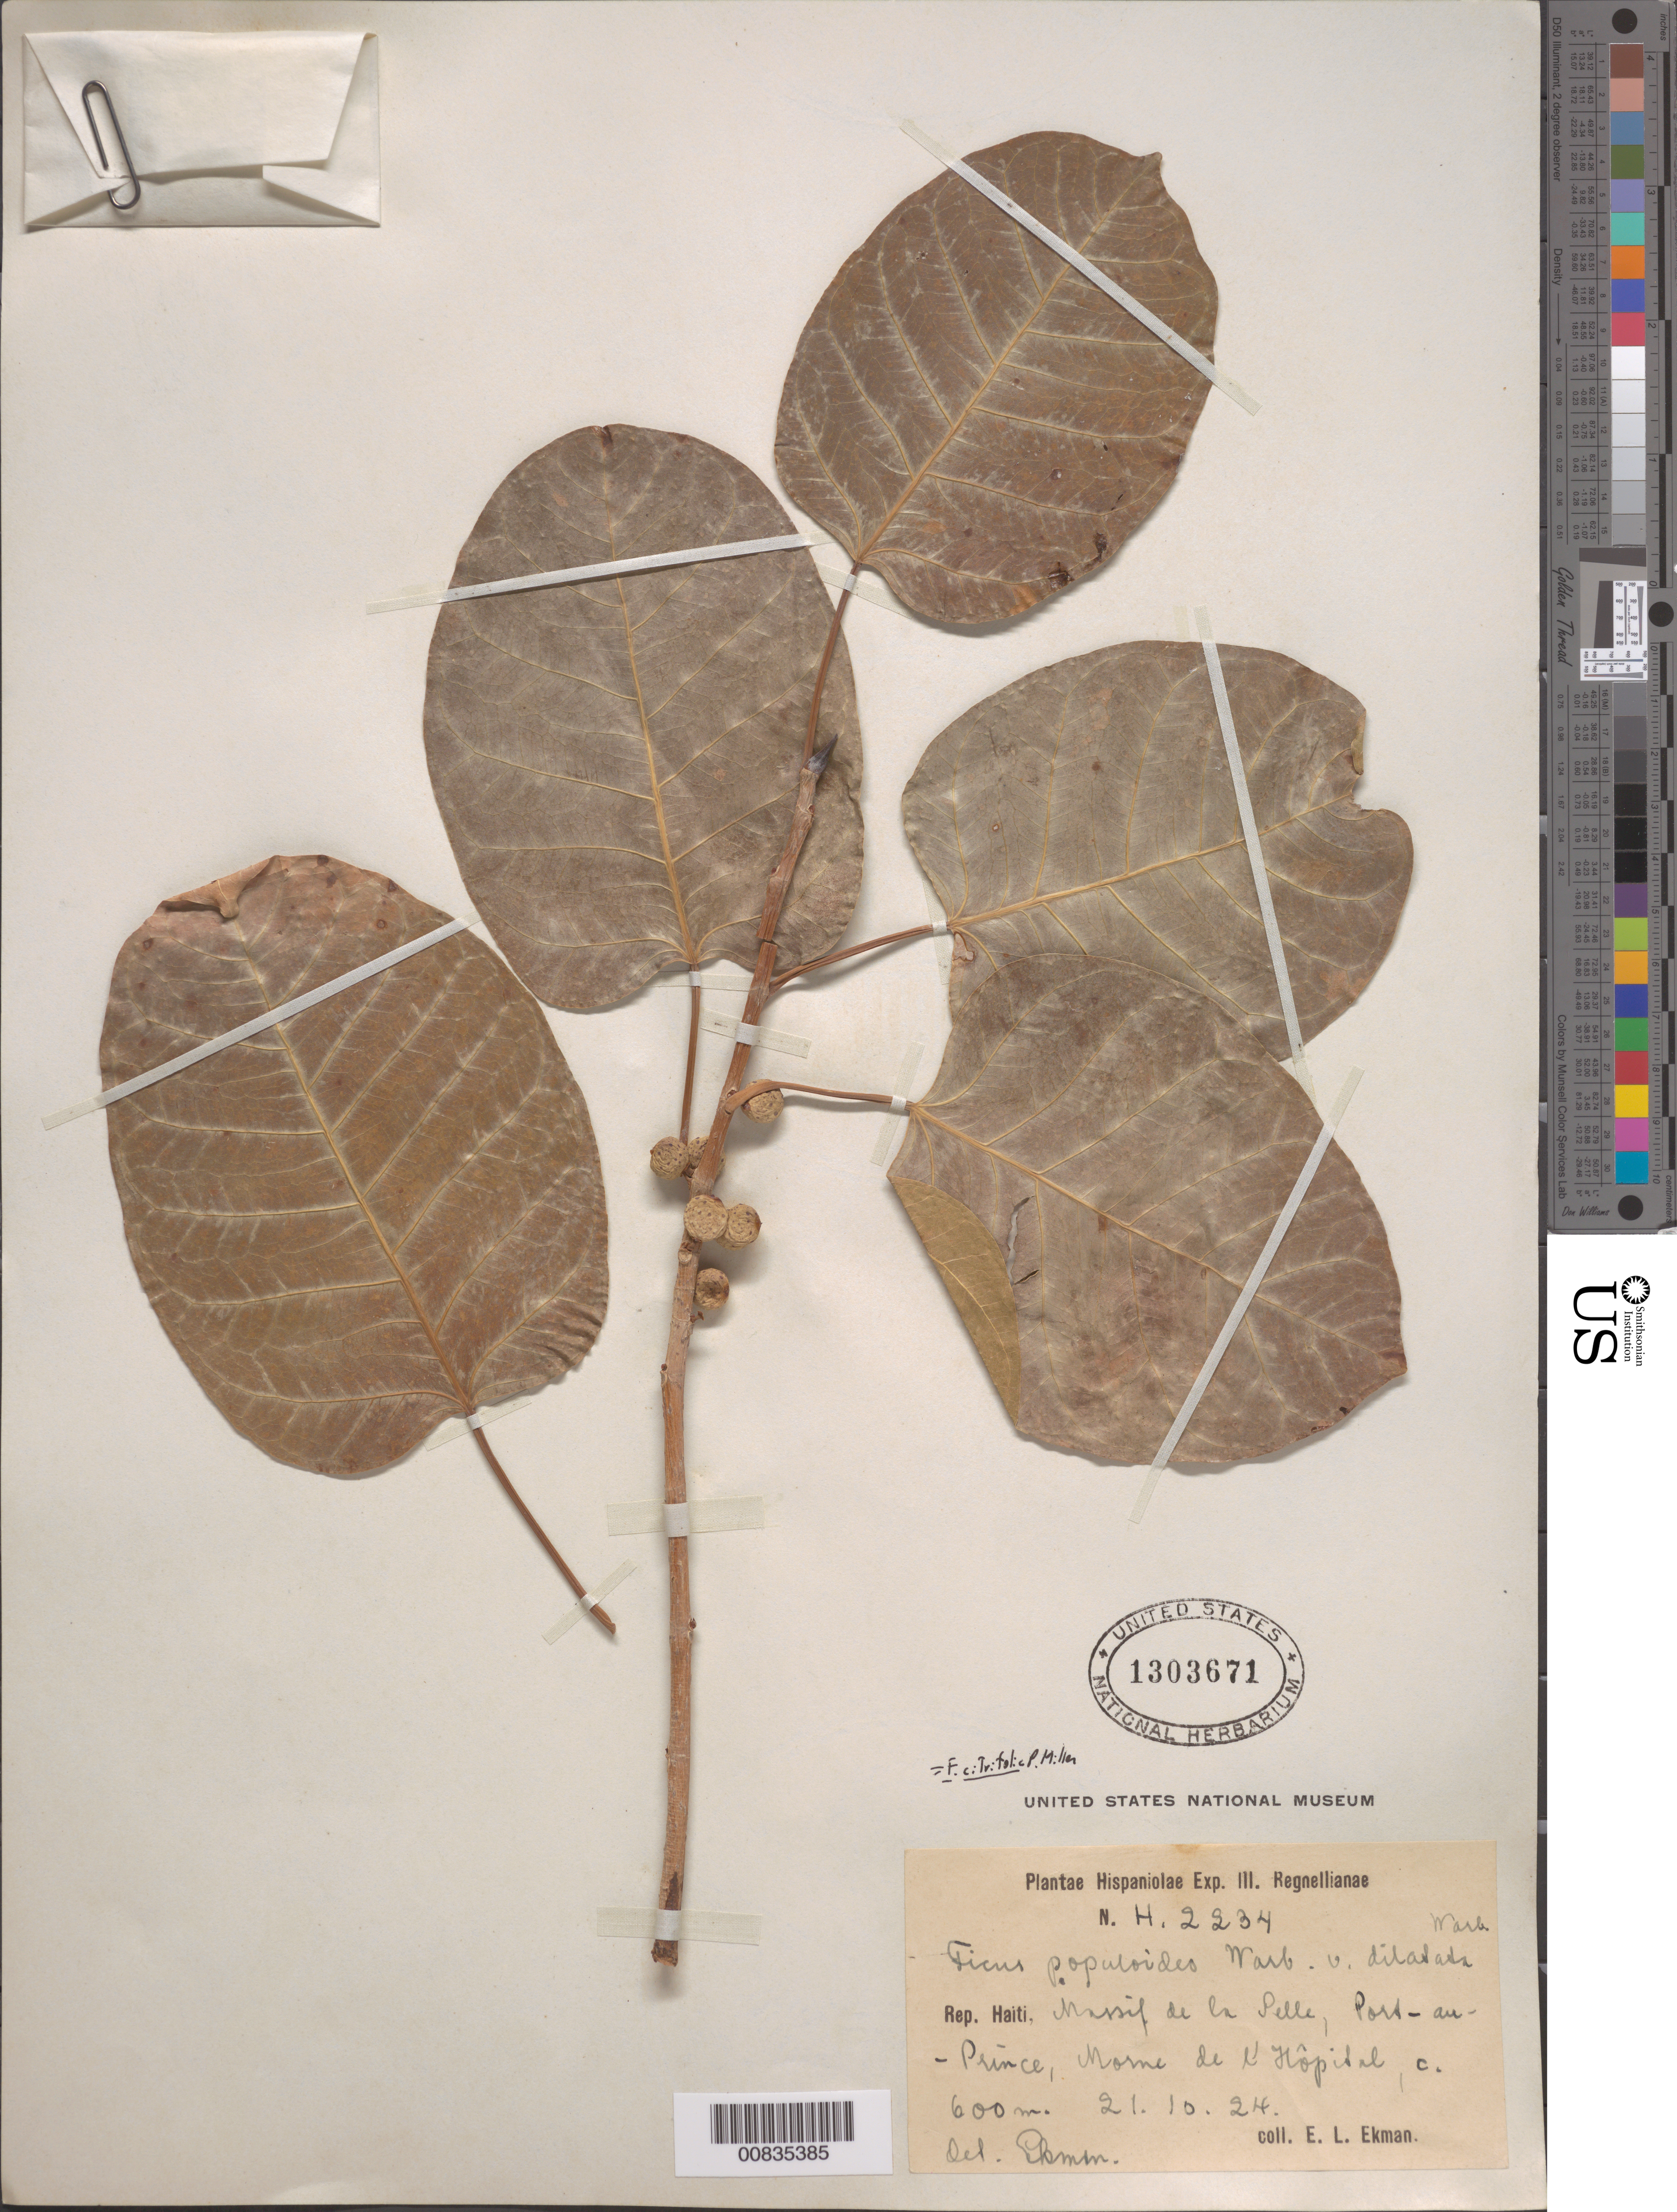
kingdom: Plantae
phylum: Tracheophyta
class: Magnoliopsida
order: Rosales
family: Moraceae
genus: Ficus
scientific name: Ficus citrifolia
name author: Mill.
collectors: E. L. Ekman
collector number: H 2234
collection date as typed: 21 Oct 1924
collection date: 1924-10-21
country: Haiti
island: Hispaniola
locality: Massif de la Selle, Port-au-Prince, Morne de L'Hôpital.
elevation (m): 600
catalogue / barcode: US 1303671